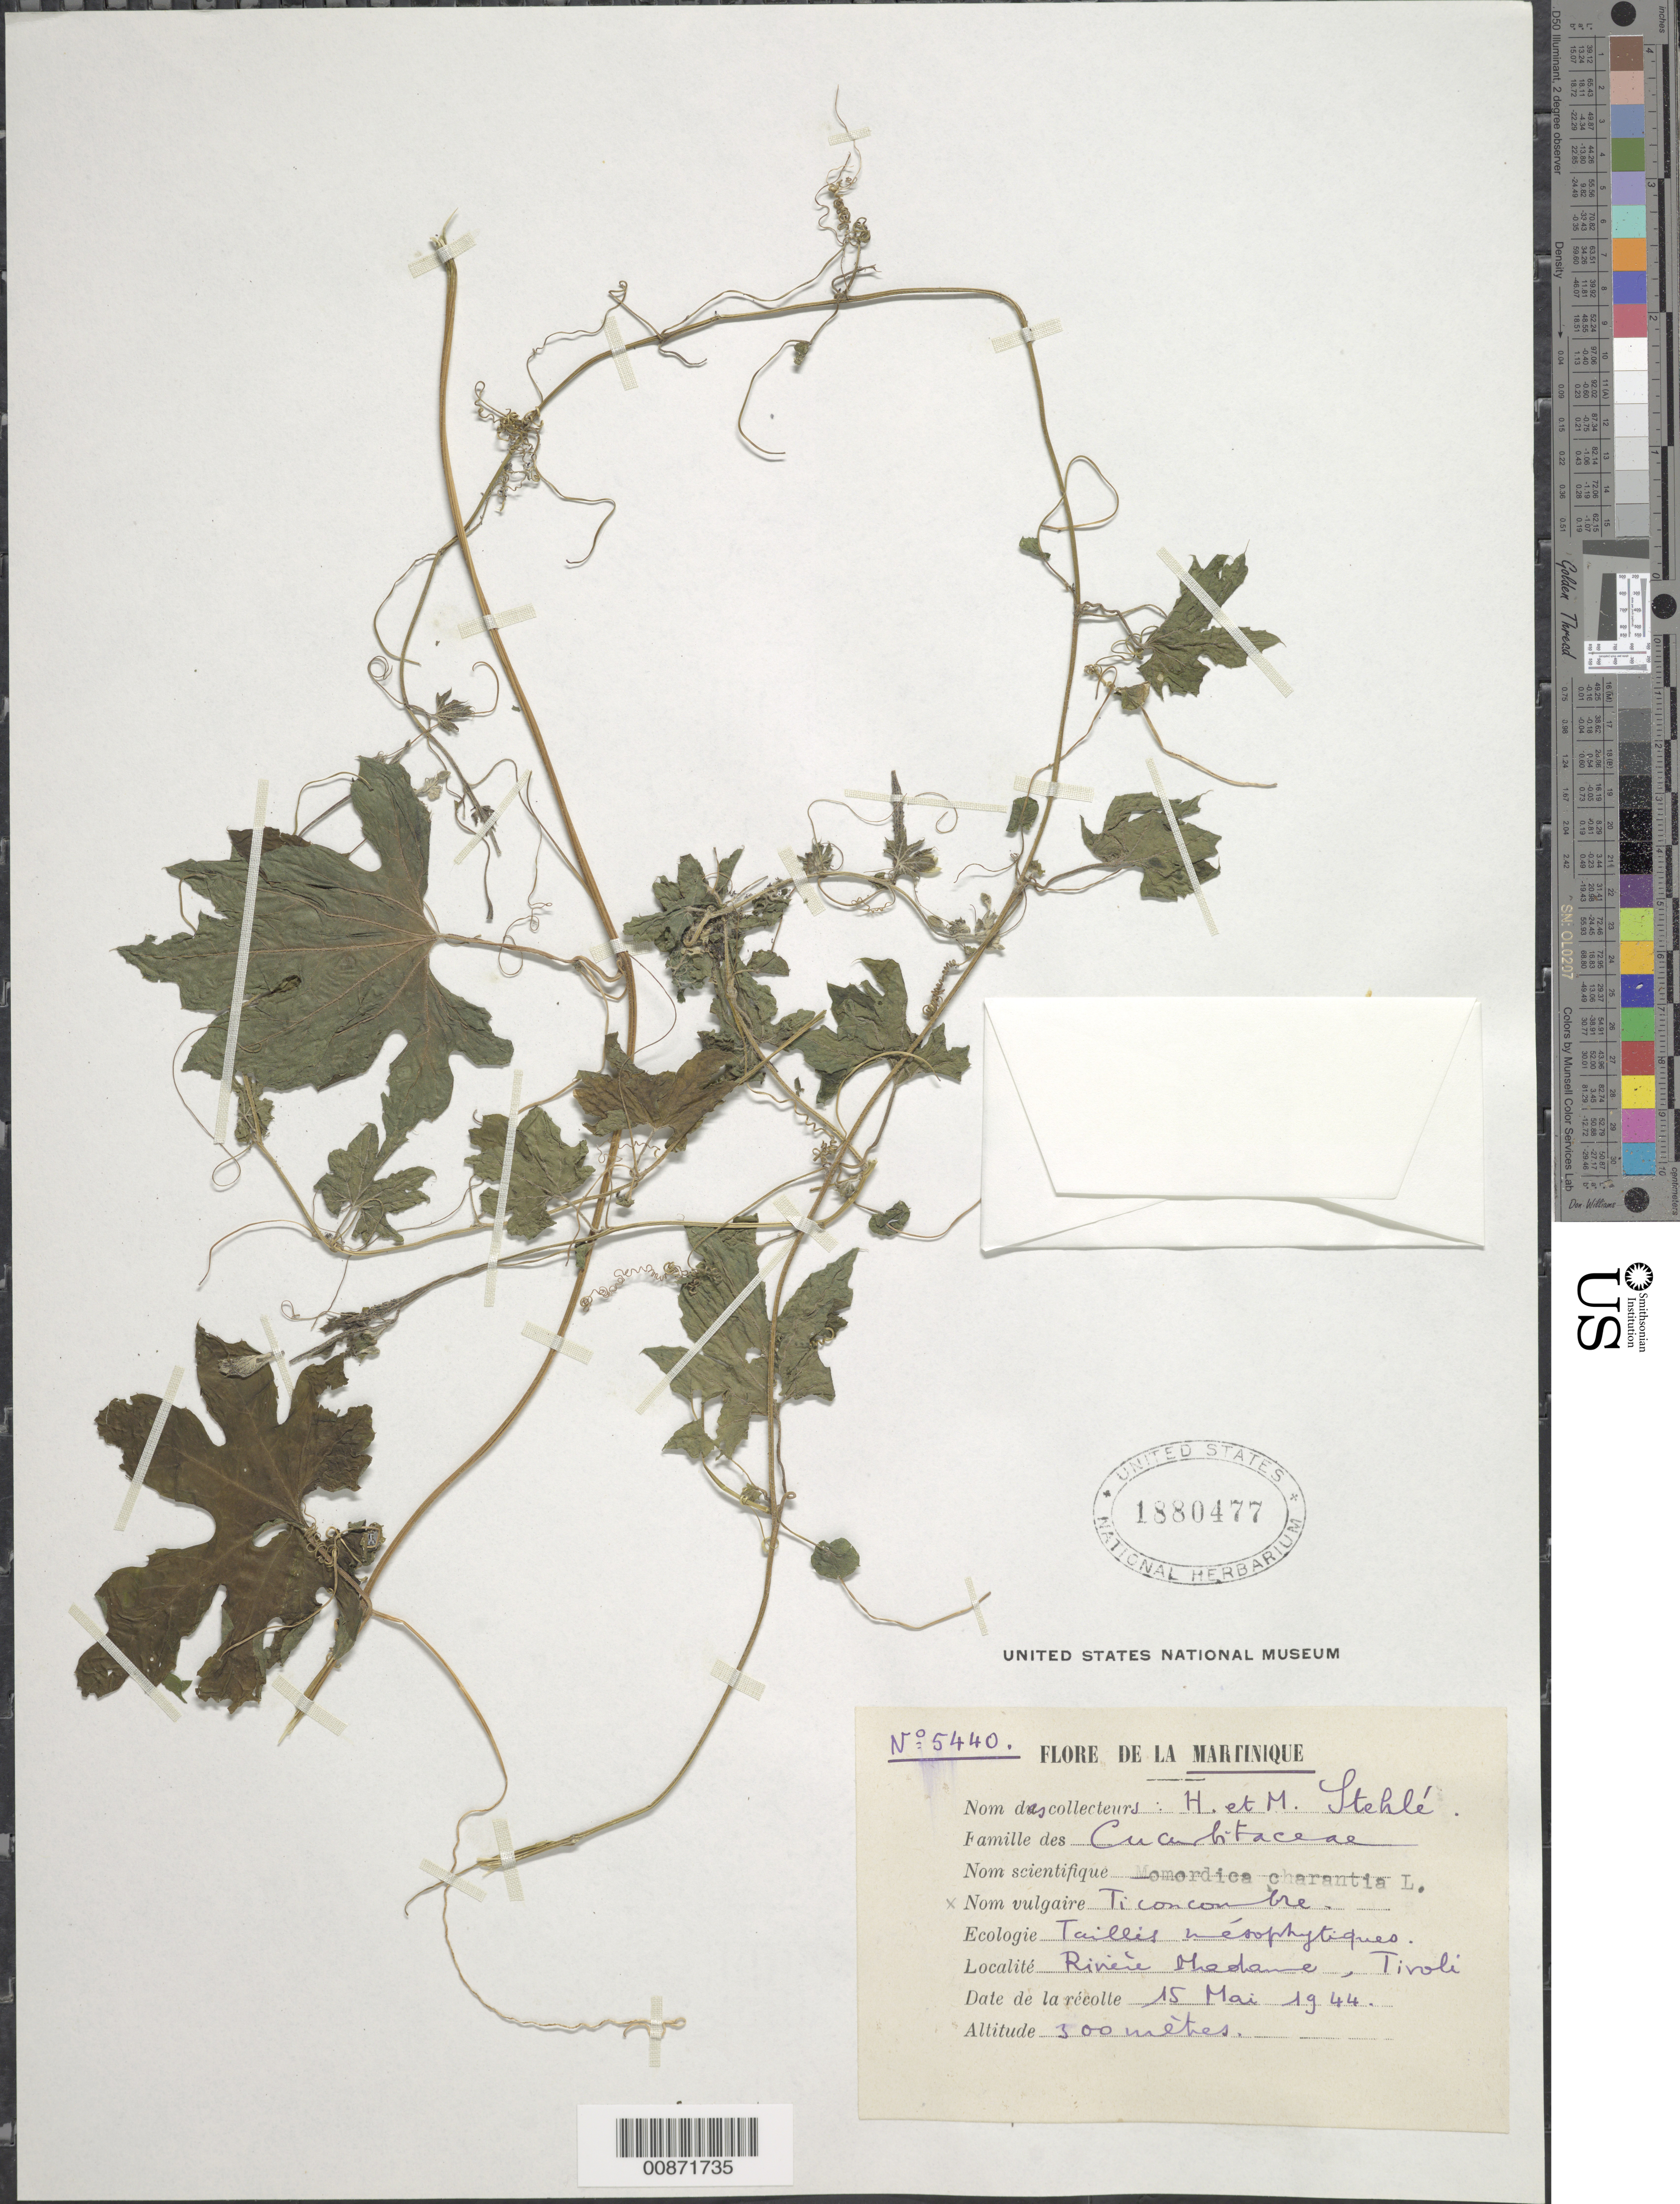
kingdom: Plantae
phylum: Tracheophyta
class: Magnoliopsida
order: Cucurbitales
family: Cucurbitaceae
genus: Momordica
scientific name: Momordica charantia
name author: L.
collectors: H. Stehlé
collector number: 5440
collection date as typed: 15 May 1944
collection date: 1944-05-15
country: Martinique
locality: Tivoli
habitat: Taillis mésophytiques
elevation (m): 300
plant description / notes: Common name: Ticonconbre (sp?)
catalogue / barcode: US 1880477